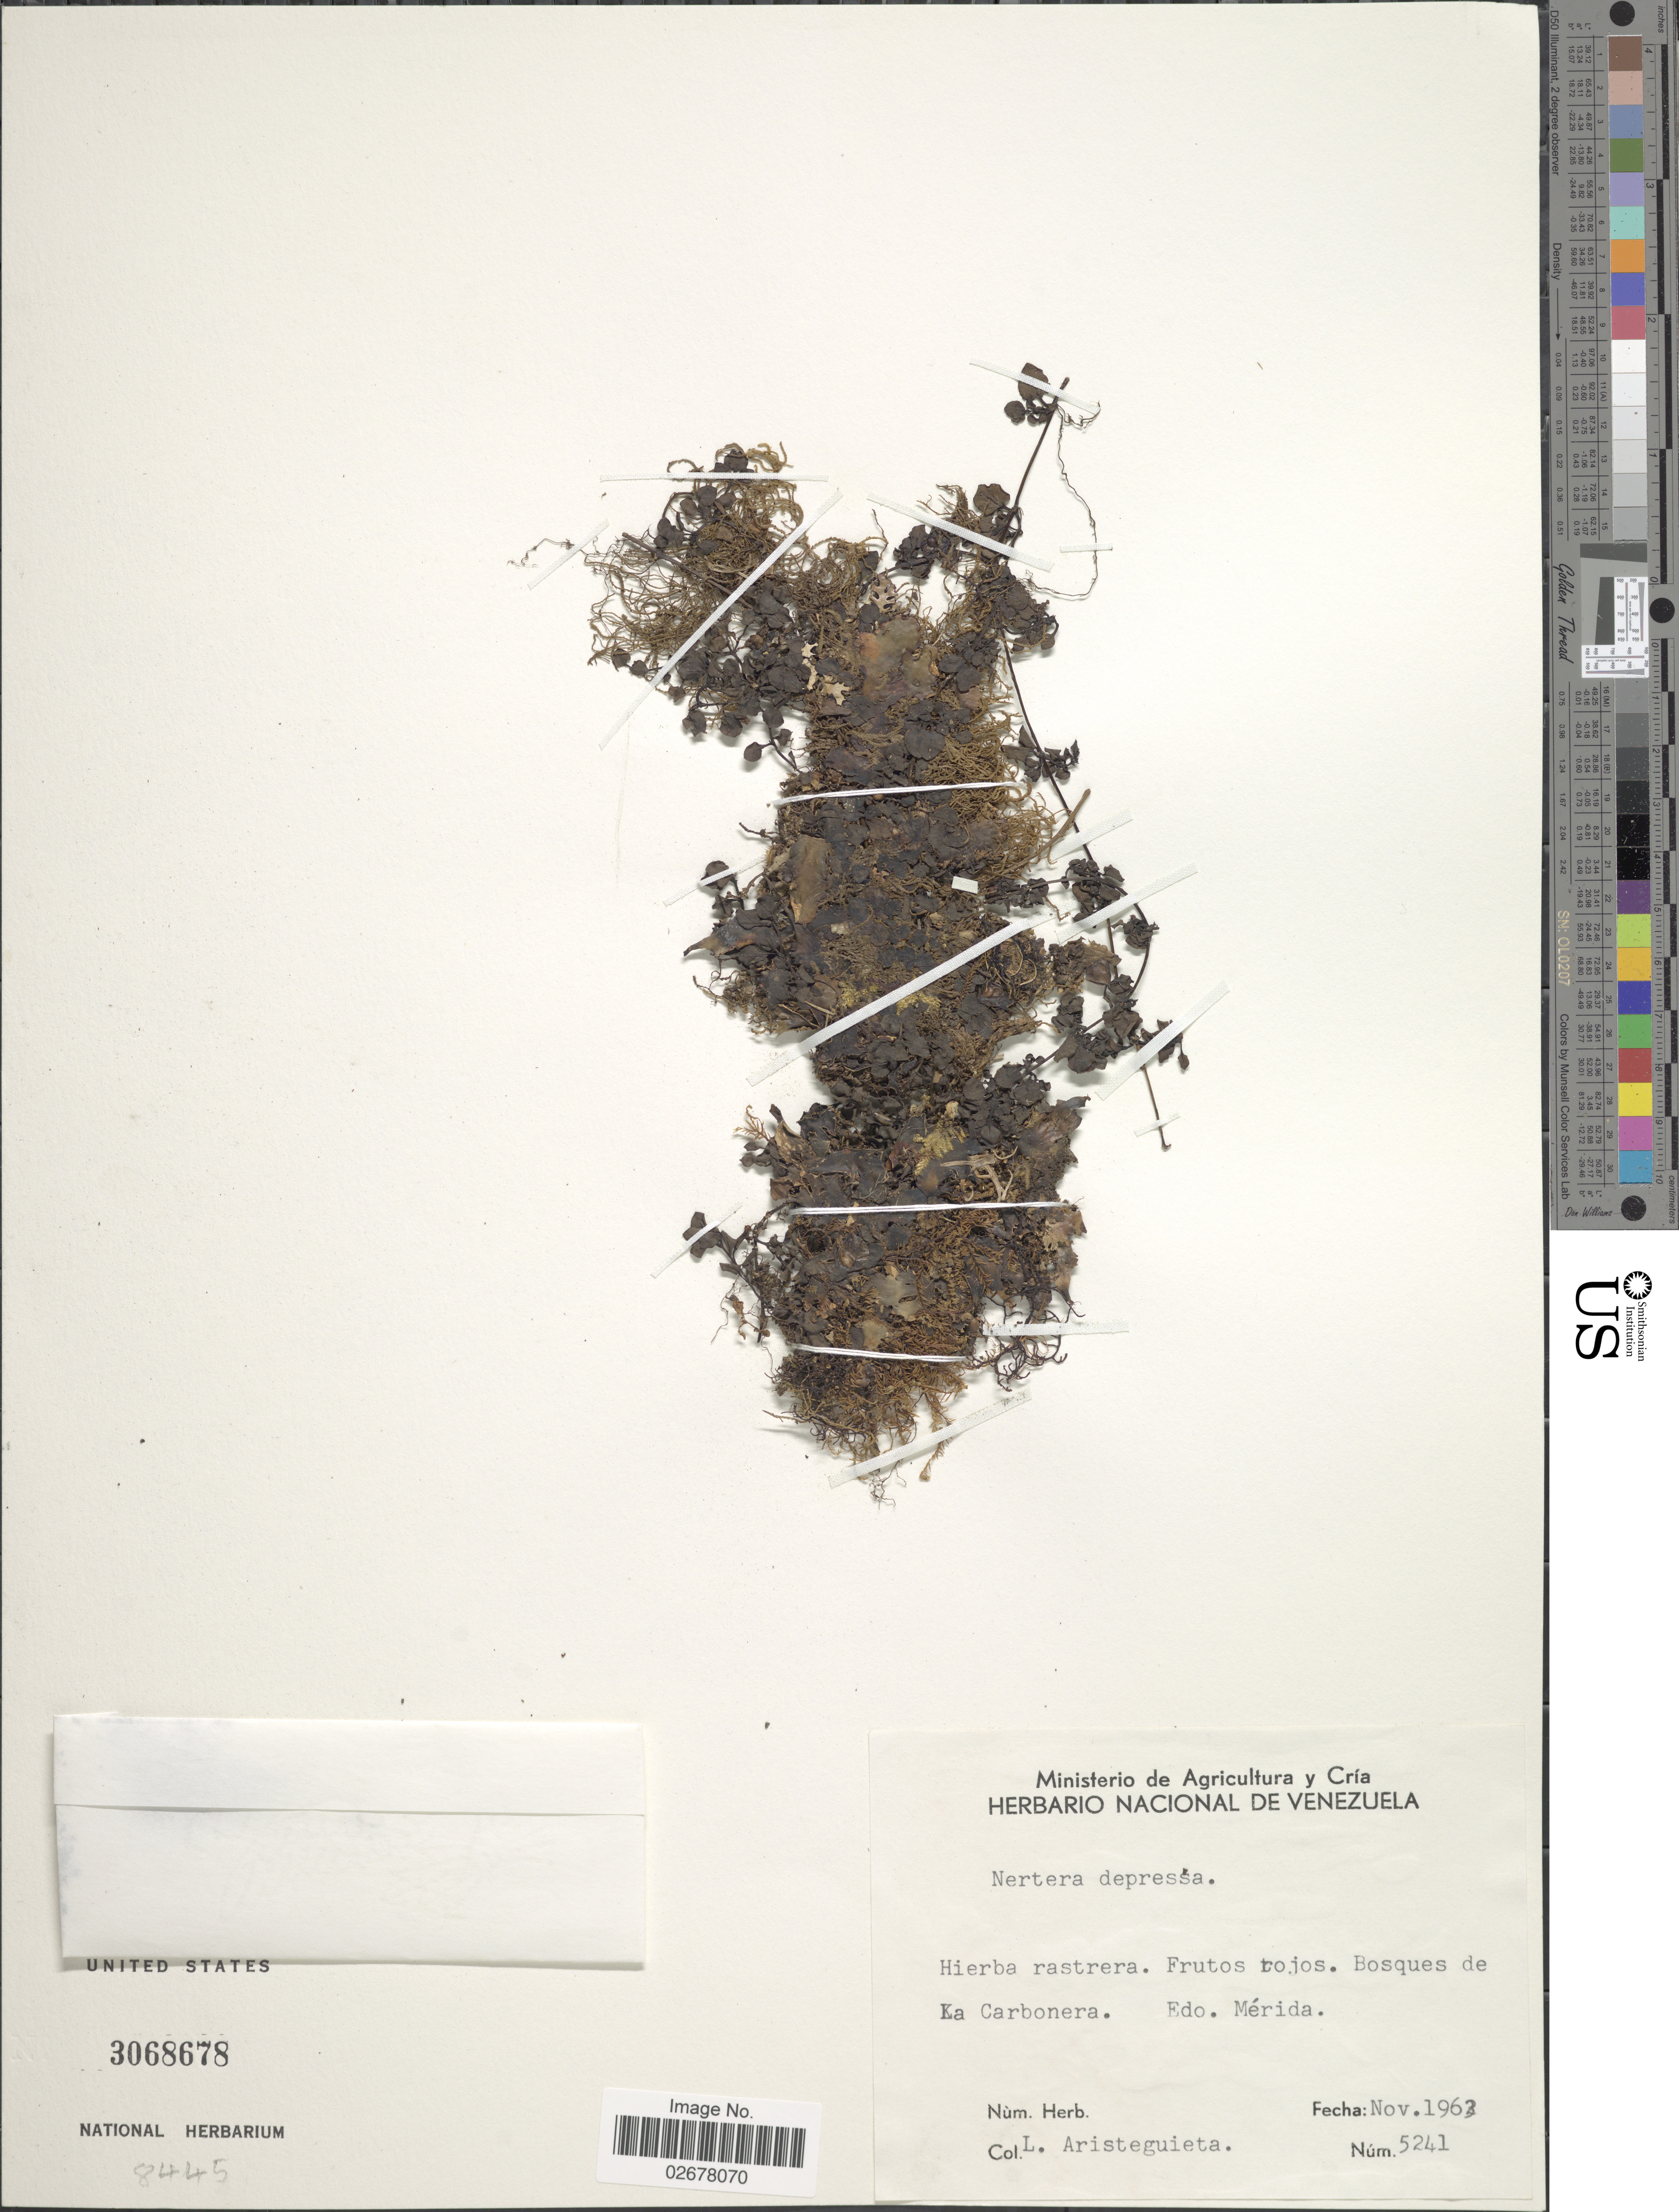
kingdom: Plantae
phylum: Tracheophyta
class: Magnoliopsida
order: Gentianales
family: Rubiaceae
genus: Nertera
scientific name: Nertera depressa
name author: Banks & Sol. ex Gaertn.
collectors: L. Aristeguieta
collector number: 5241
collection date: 1963-11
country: Venezuela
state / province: Mérida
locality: Bosque sde La Carbonera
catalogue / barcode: US 3068678